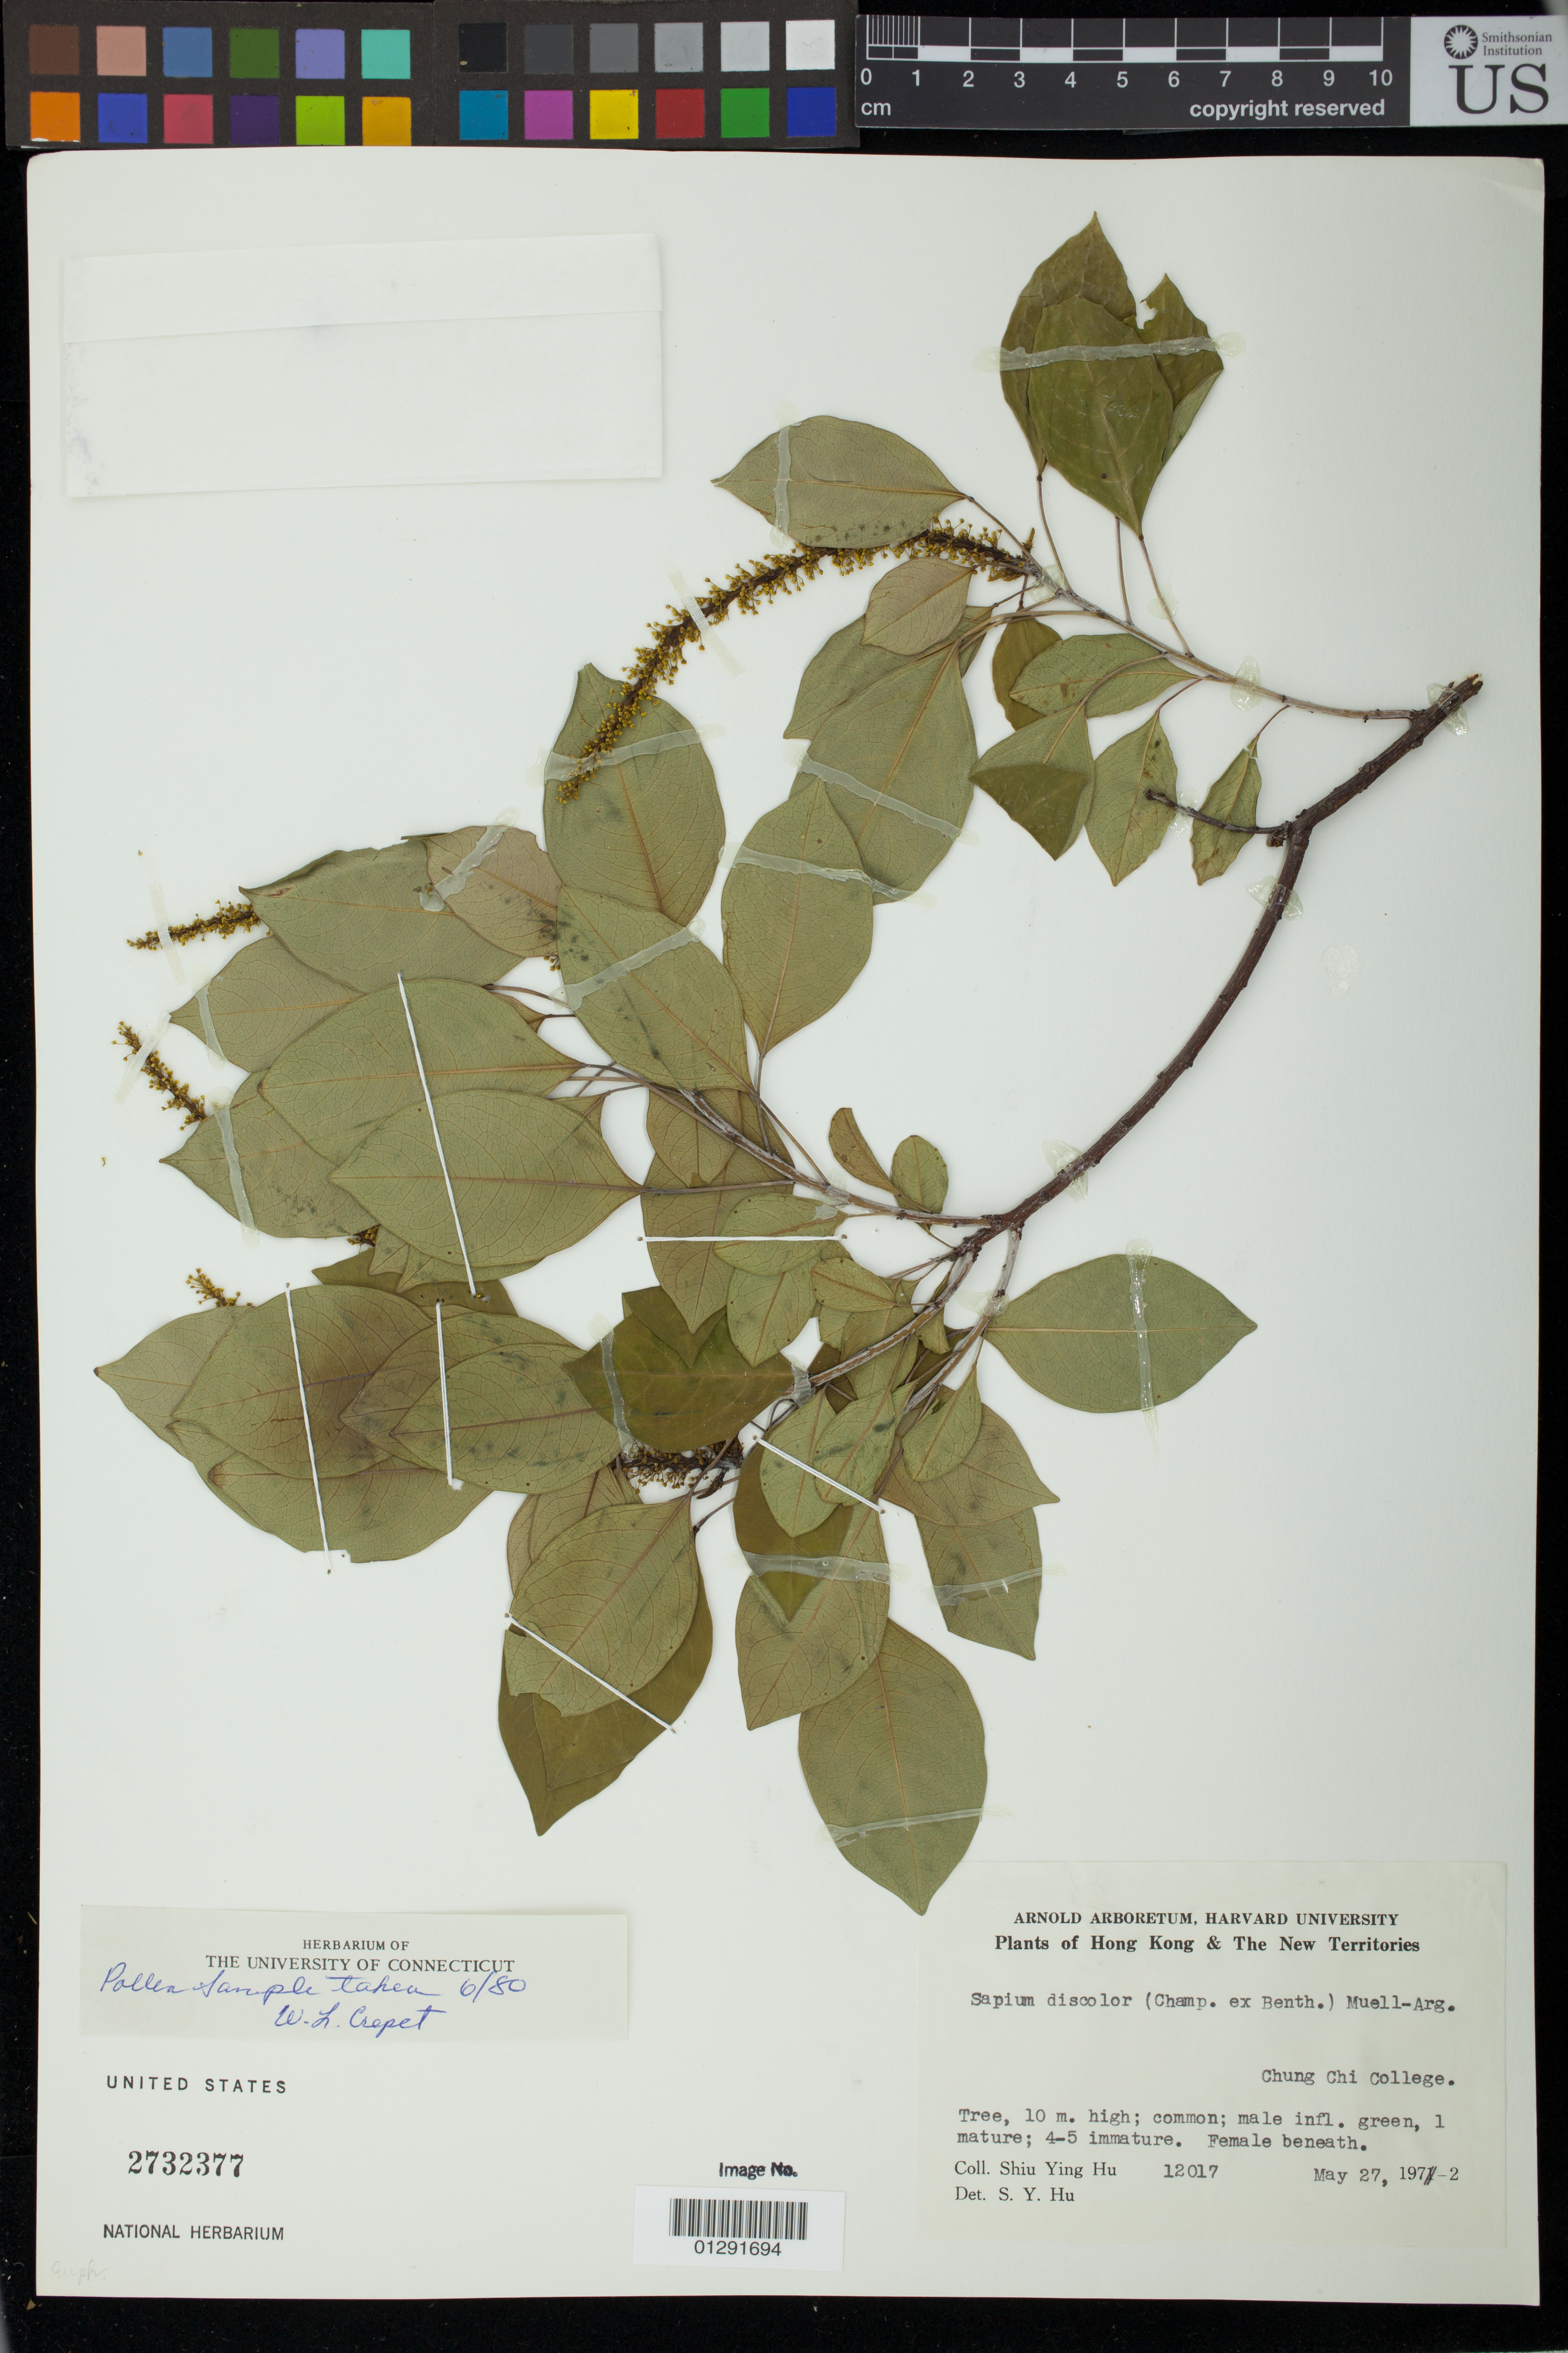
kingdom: Plantae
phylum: Tracheophyta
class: Magnoliopsida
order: Malpighiales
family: Euphorbiaceae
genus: Sapium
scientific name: Sapium discolor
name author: M. Arg.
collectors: S. Y. Hu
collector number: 12017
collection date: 1972-05-27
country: China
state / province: Hong Kong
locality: Chung Chi College, New Territories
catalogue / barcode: US 2732377